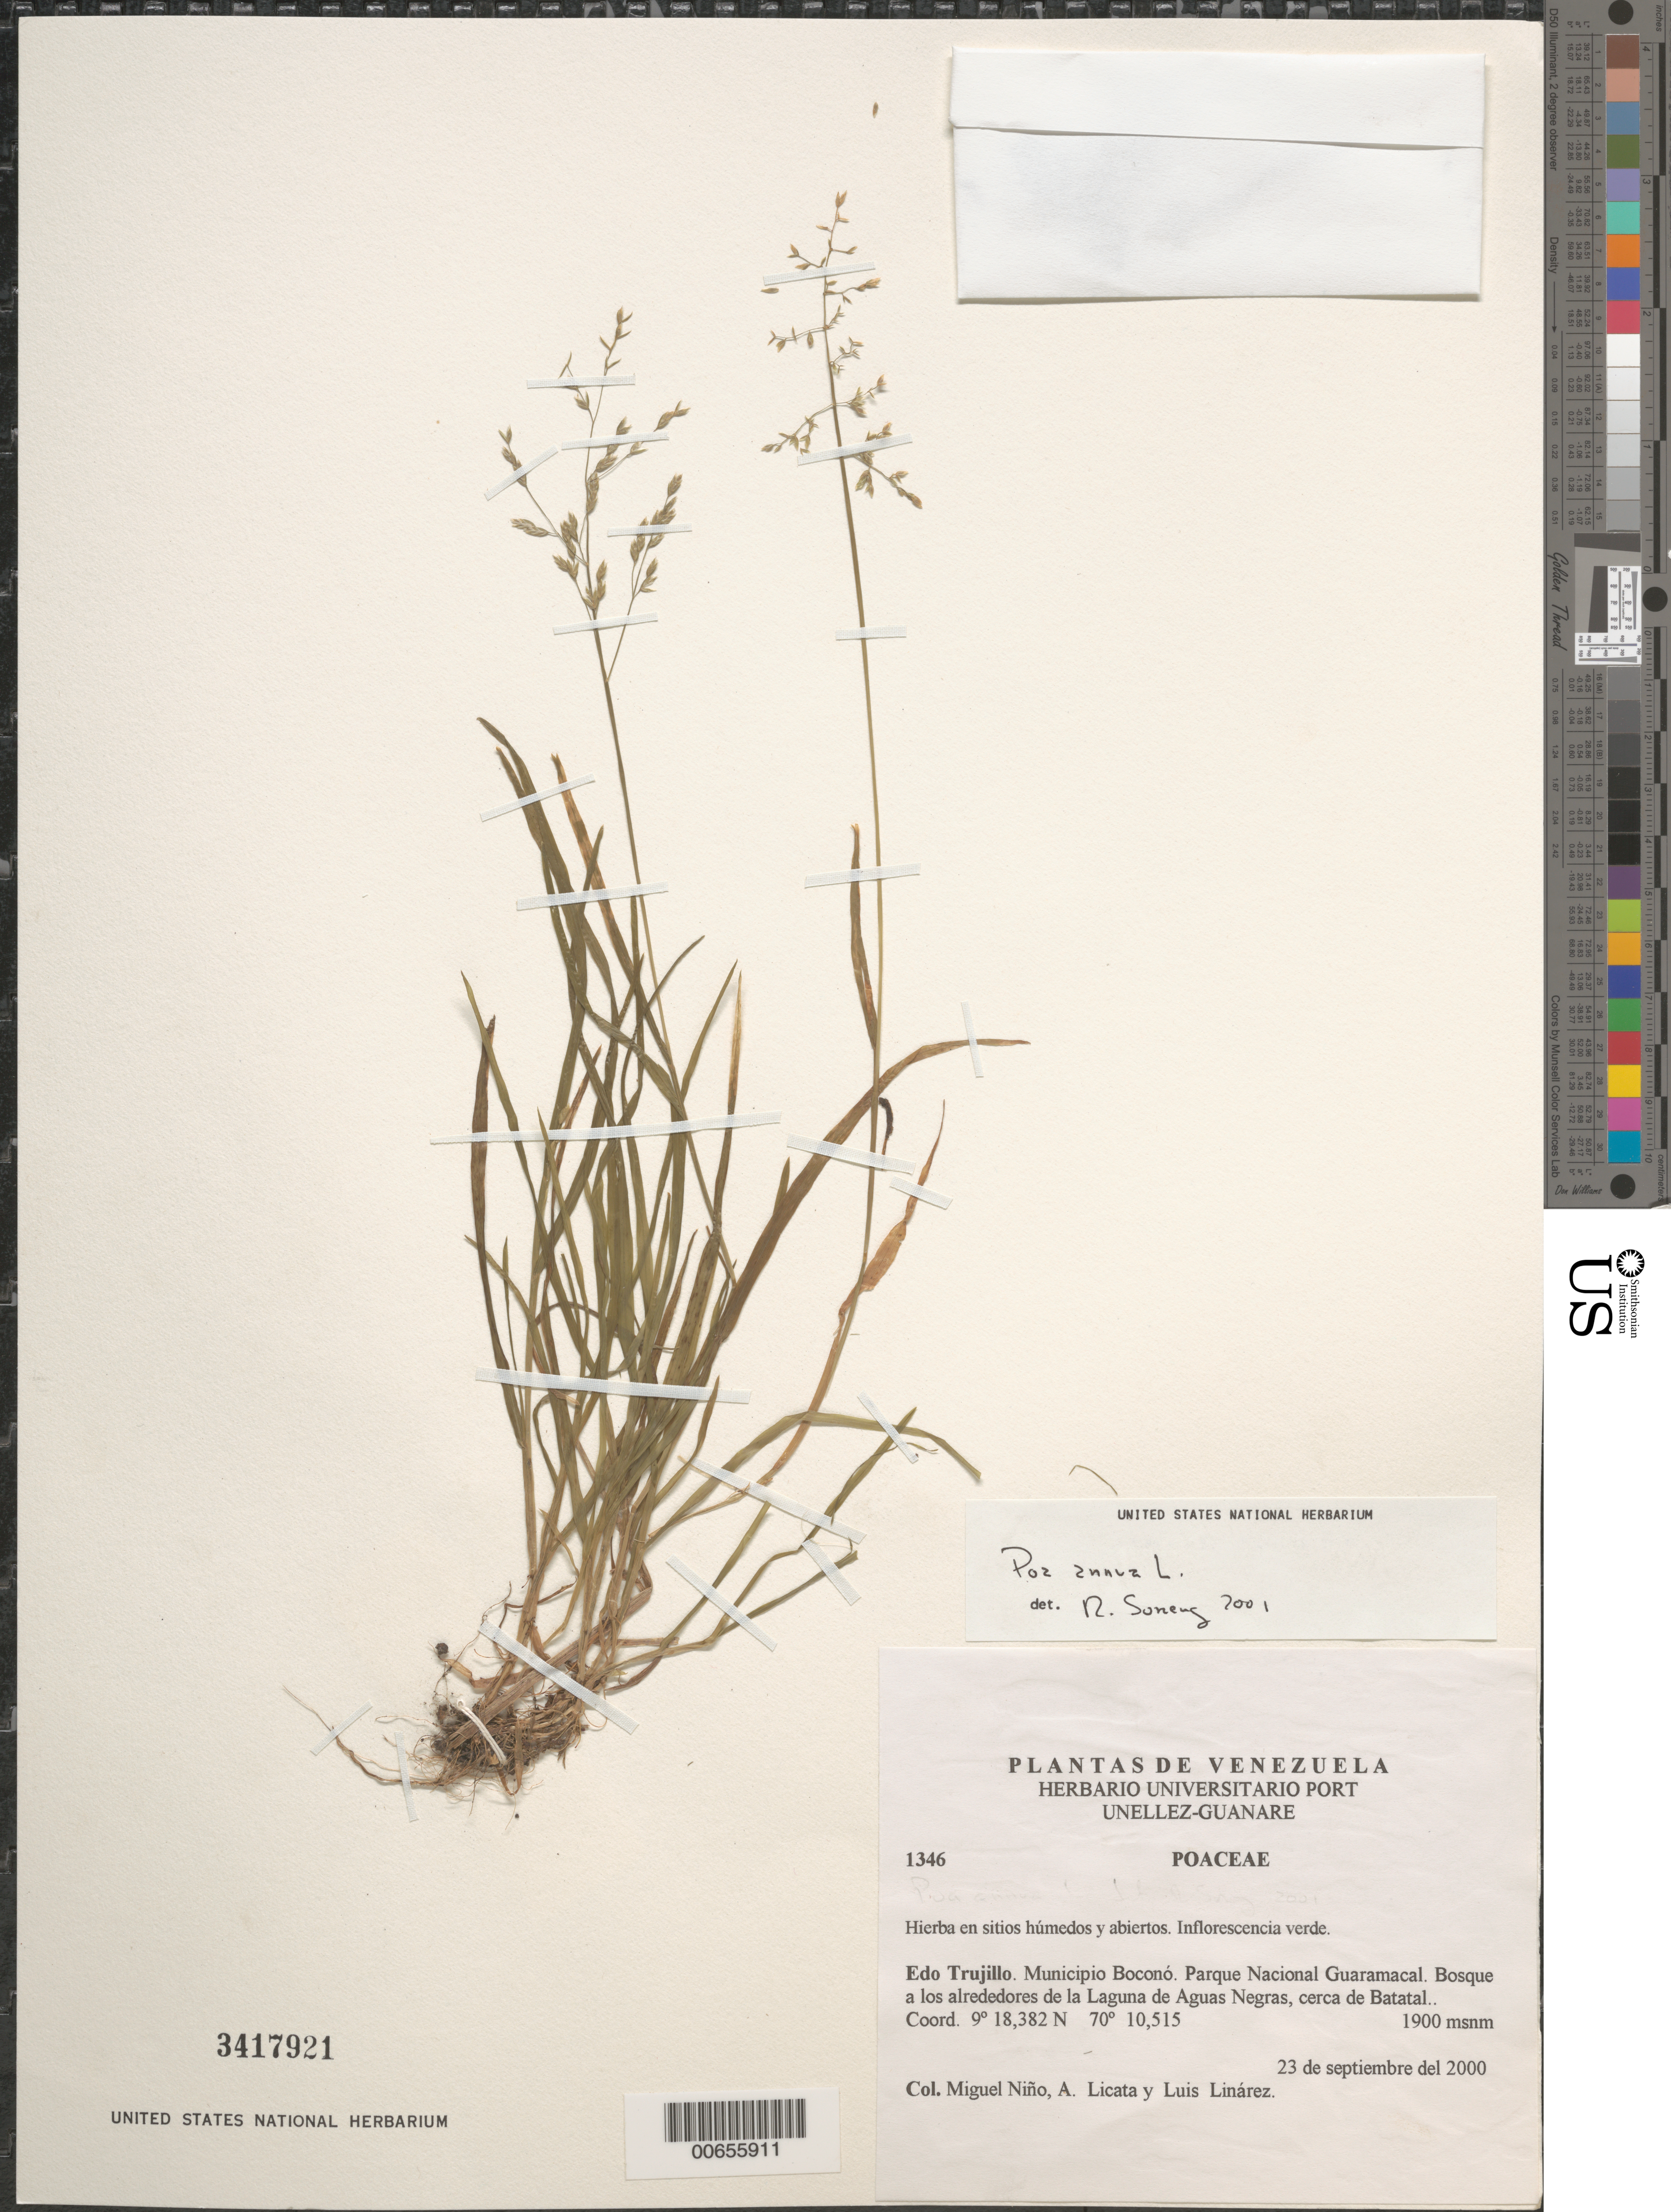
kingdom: Plantae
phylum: Tracheophyta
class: Liliopsida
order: Poales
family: Poaceae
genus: Poa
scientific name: Poa annua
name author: L.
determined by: Soreng, Robert J., Research Associate (BOT), Smithsonian Institution - National Museum of Natural History (UNITED STATES)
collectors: S. M. Niño, A. Licata & L. Linárez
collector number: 1346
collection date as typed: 23 Sep 2000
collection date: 2000-09-23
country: Venezuela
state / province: Trujillo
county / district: Boconó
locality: Parque Nacional Guaramacal. Laguna de Aguas Negras, cerca de Batatal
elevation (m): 1900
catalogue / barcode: US 3417921